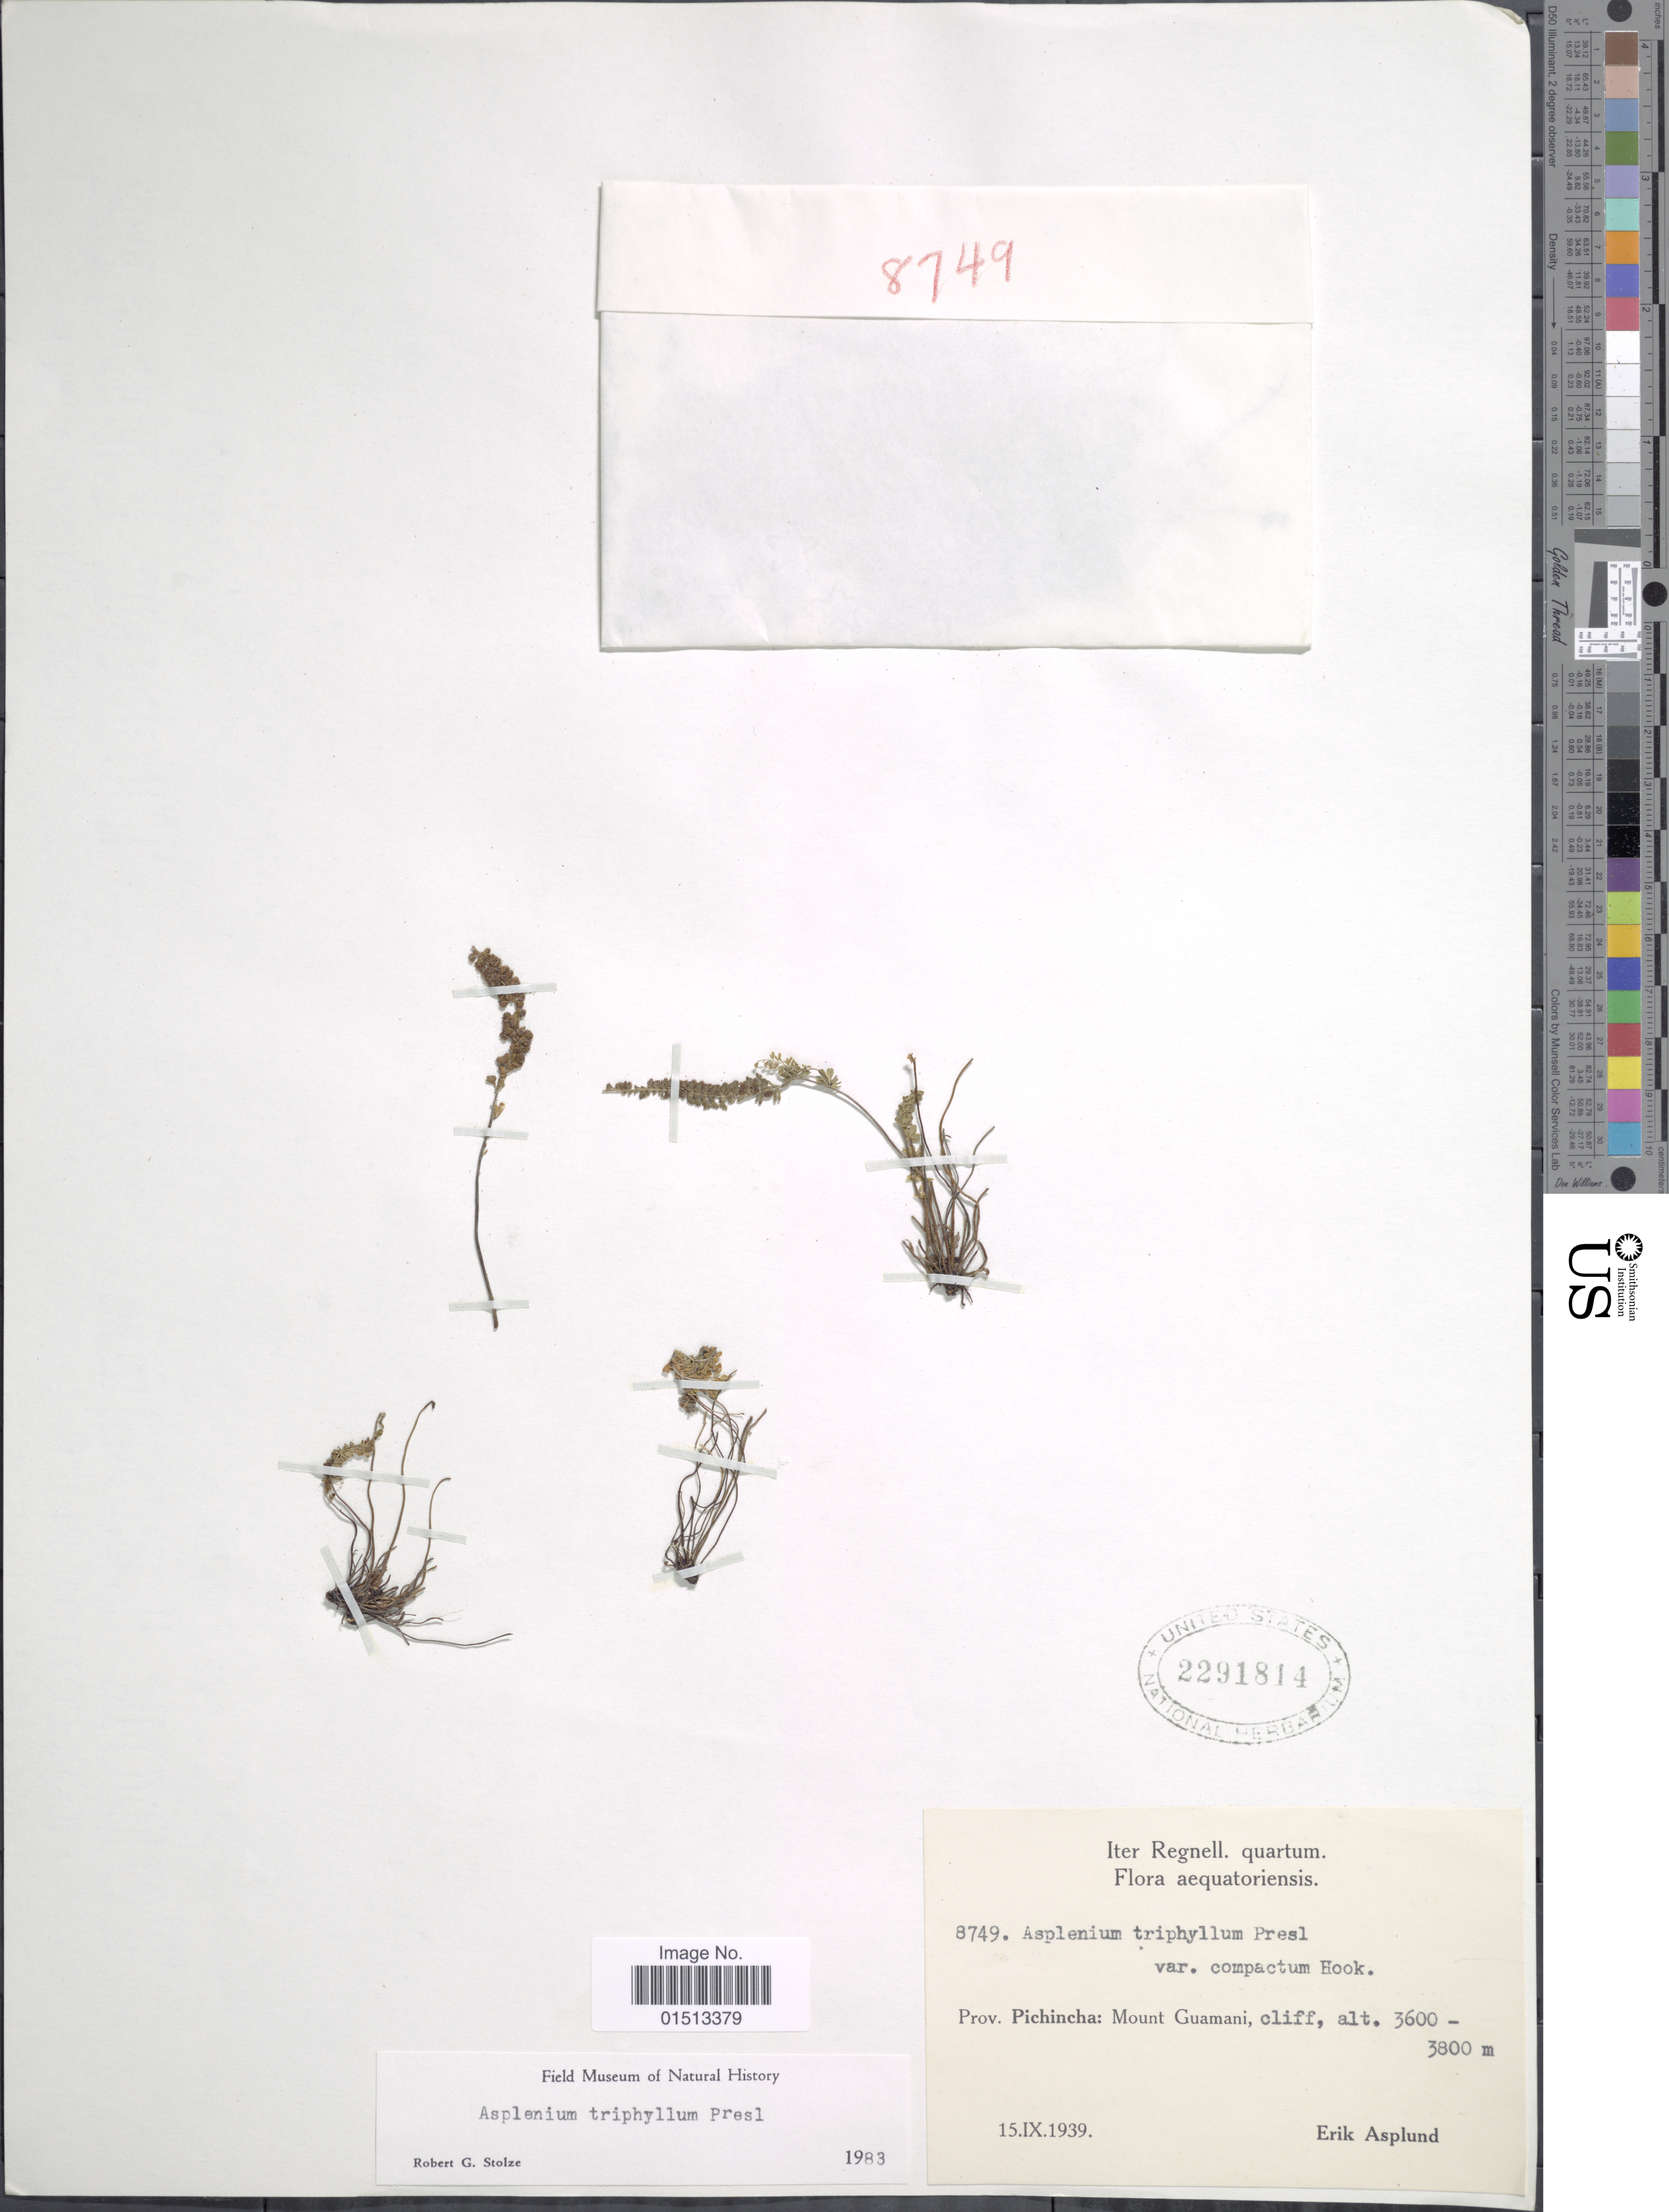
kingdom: Plantae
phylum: Tracheophyta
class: Polypodiopsida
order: Polypodiales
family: Aspleniaceae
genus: Asplenium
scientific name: Asplenium triphyllum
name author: C. Presl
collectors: E. Asplund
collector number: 8749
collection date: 1939-09-15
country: Ecuador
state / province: Pichincha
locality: Moyunt Guamani.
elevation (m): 3600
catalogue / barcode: US 2291814